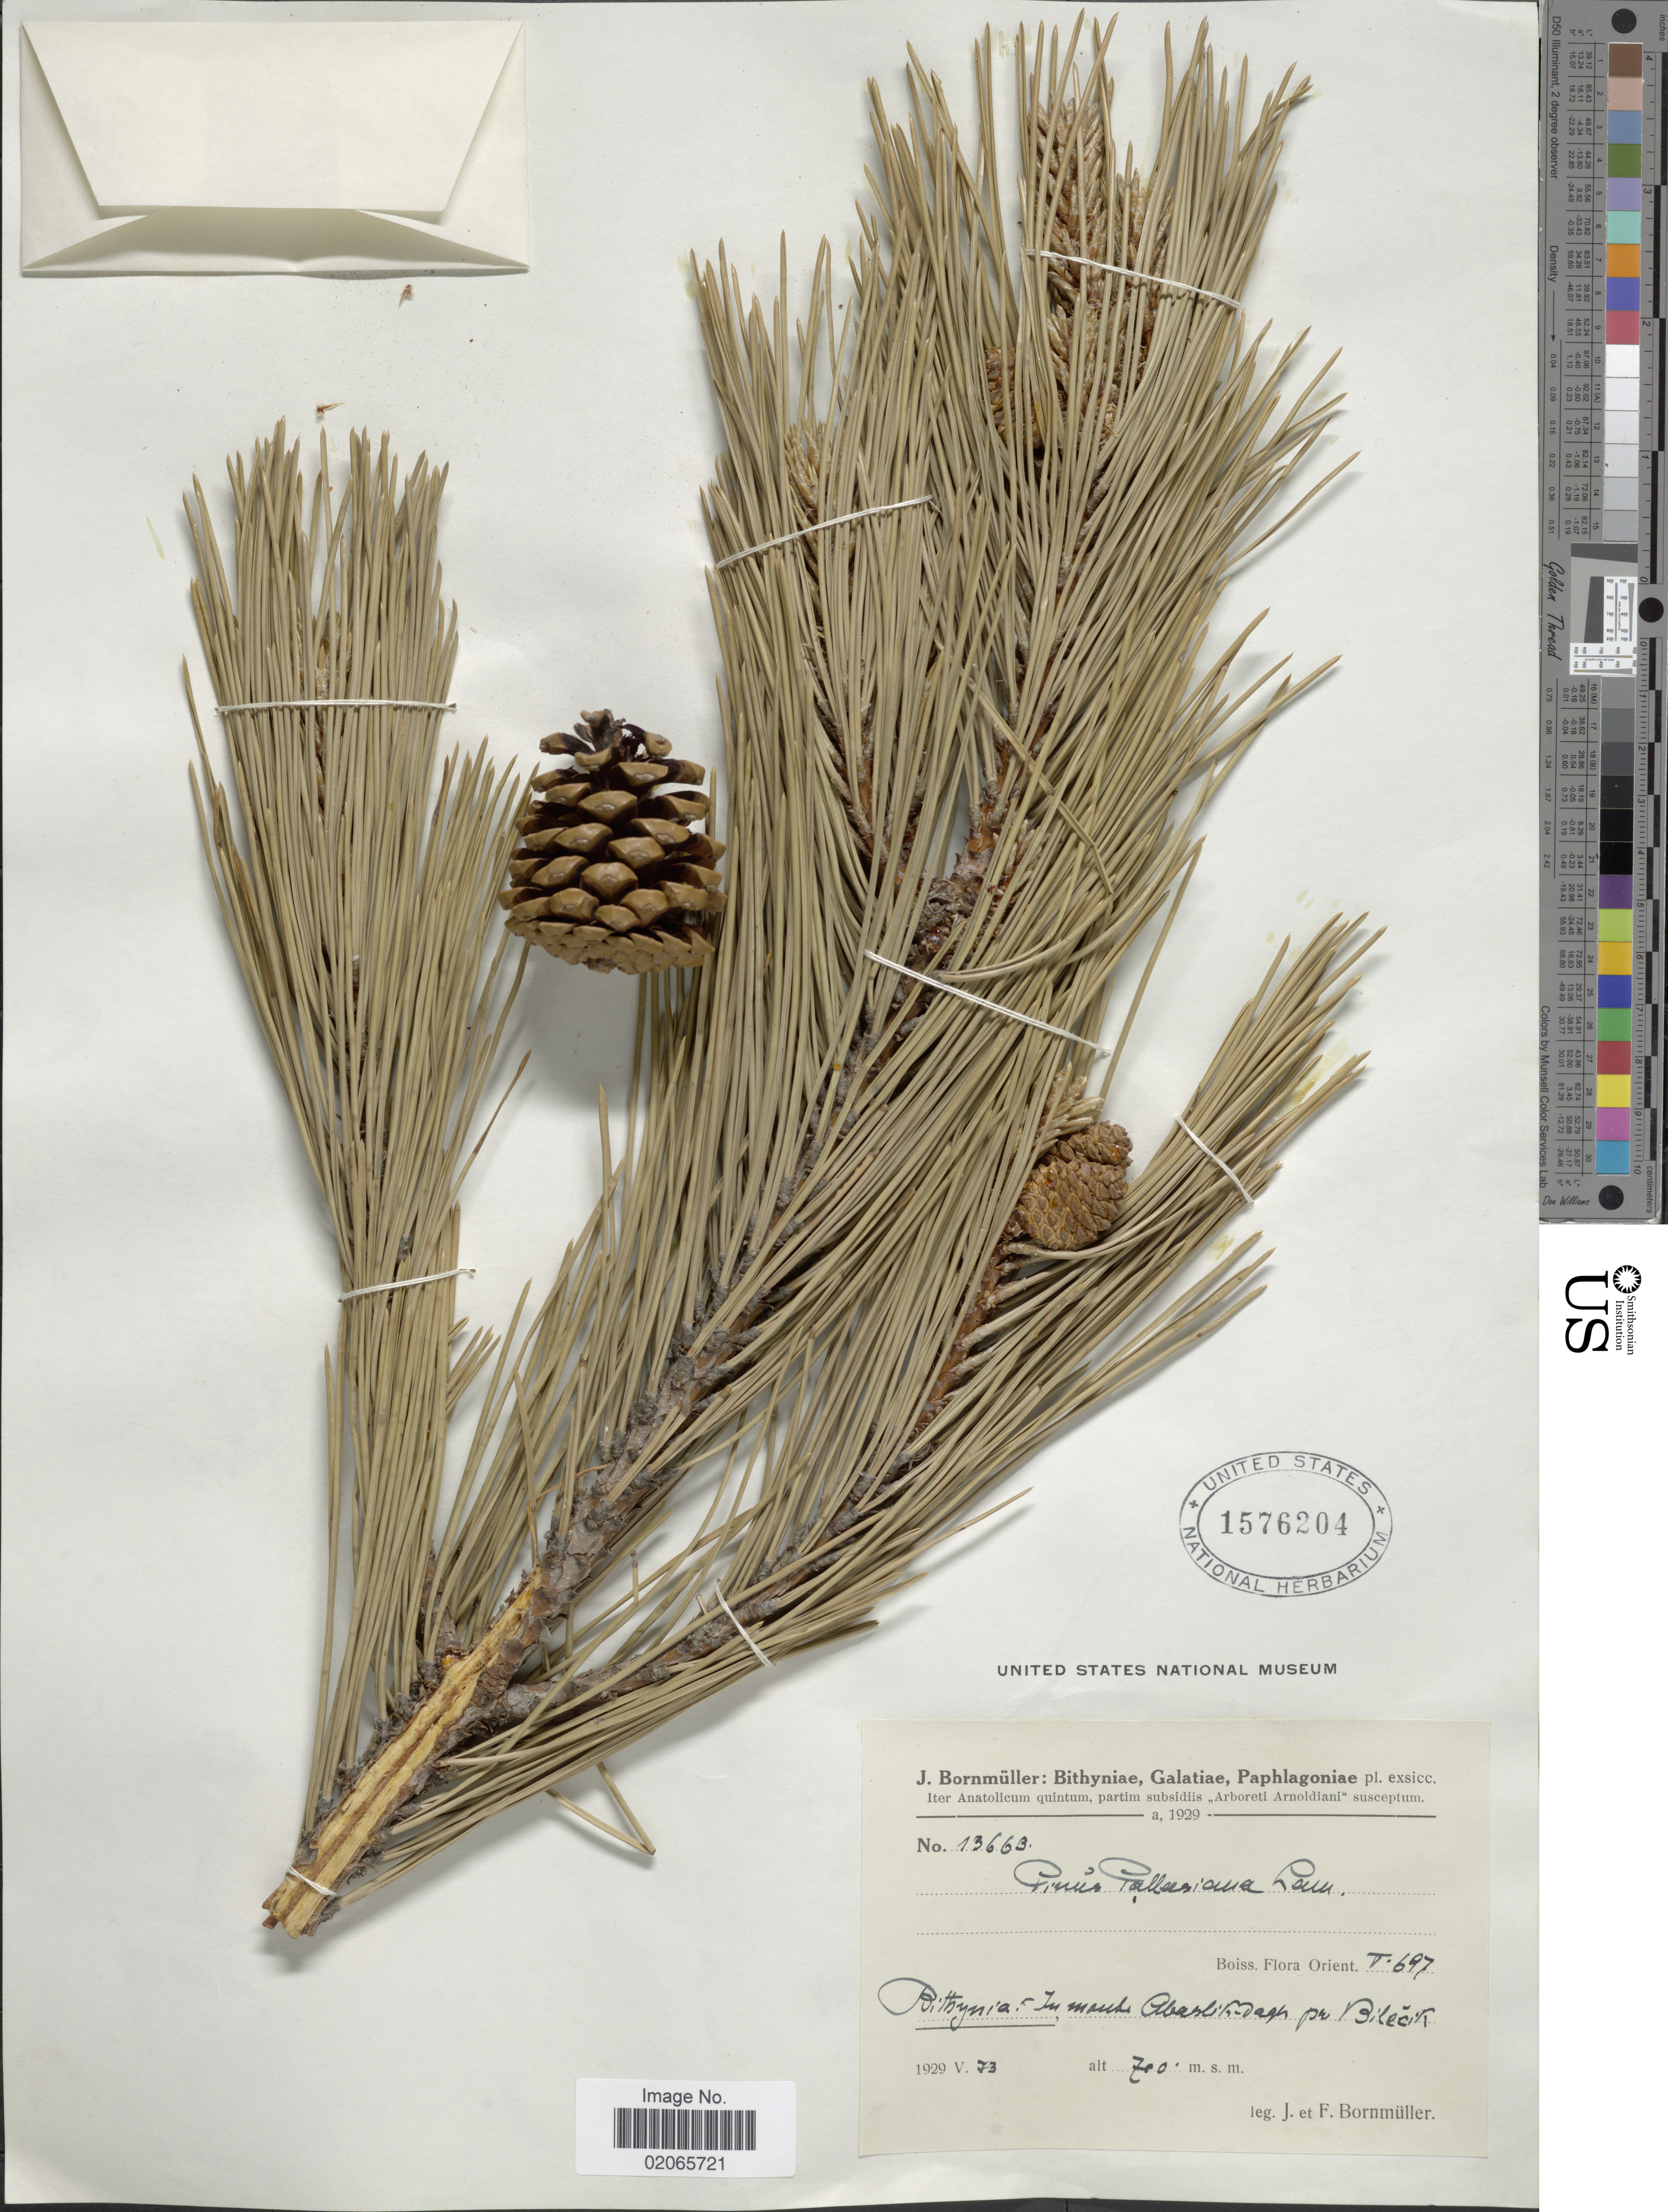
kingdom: Plantae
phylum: Tracheophyta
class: Pinopsida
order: Pinales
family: Pinaceae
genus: Pinus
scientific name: Pinus pallasiana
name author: D. Don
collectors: J. Bornmüller & F. Bornmüller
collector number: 13663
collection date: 1929-05-13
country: Turkey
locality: Bithyniae, Galatiae, Paphlagoniae, In manb Abaslidagh pr. Bileck [interpreted]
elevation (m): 700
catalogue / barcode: US 1576204